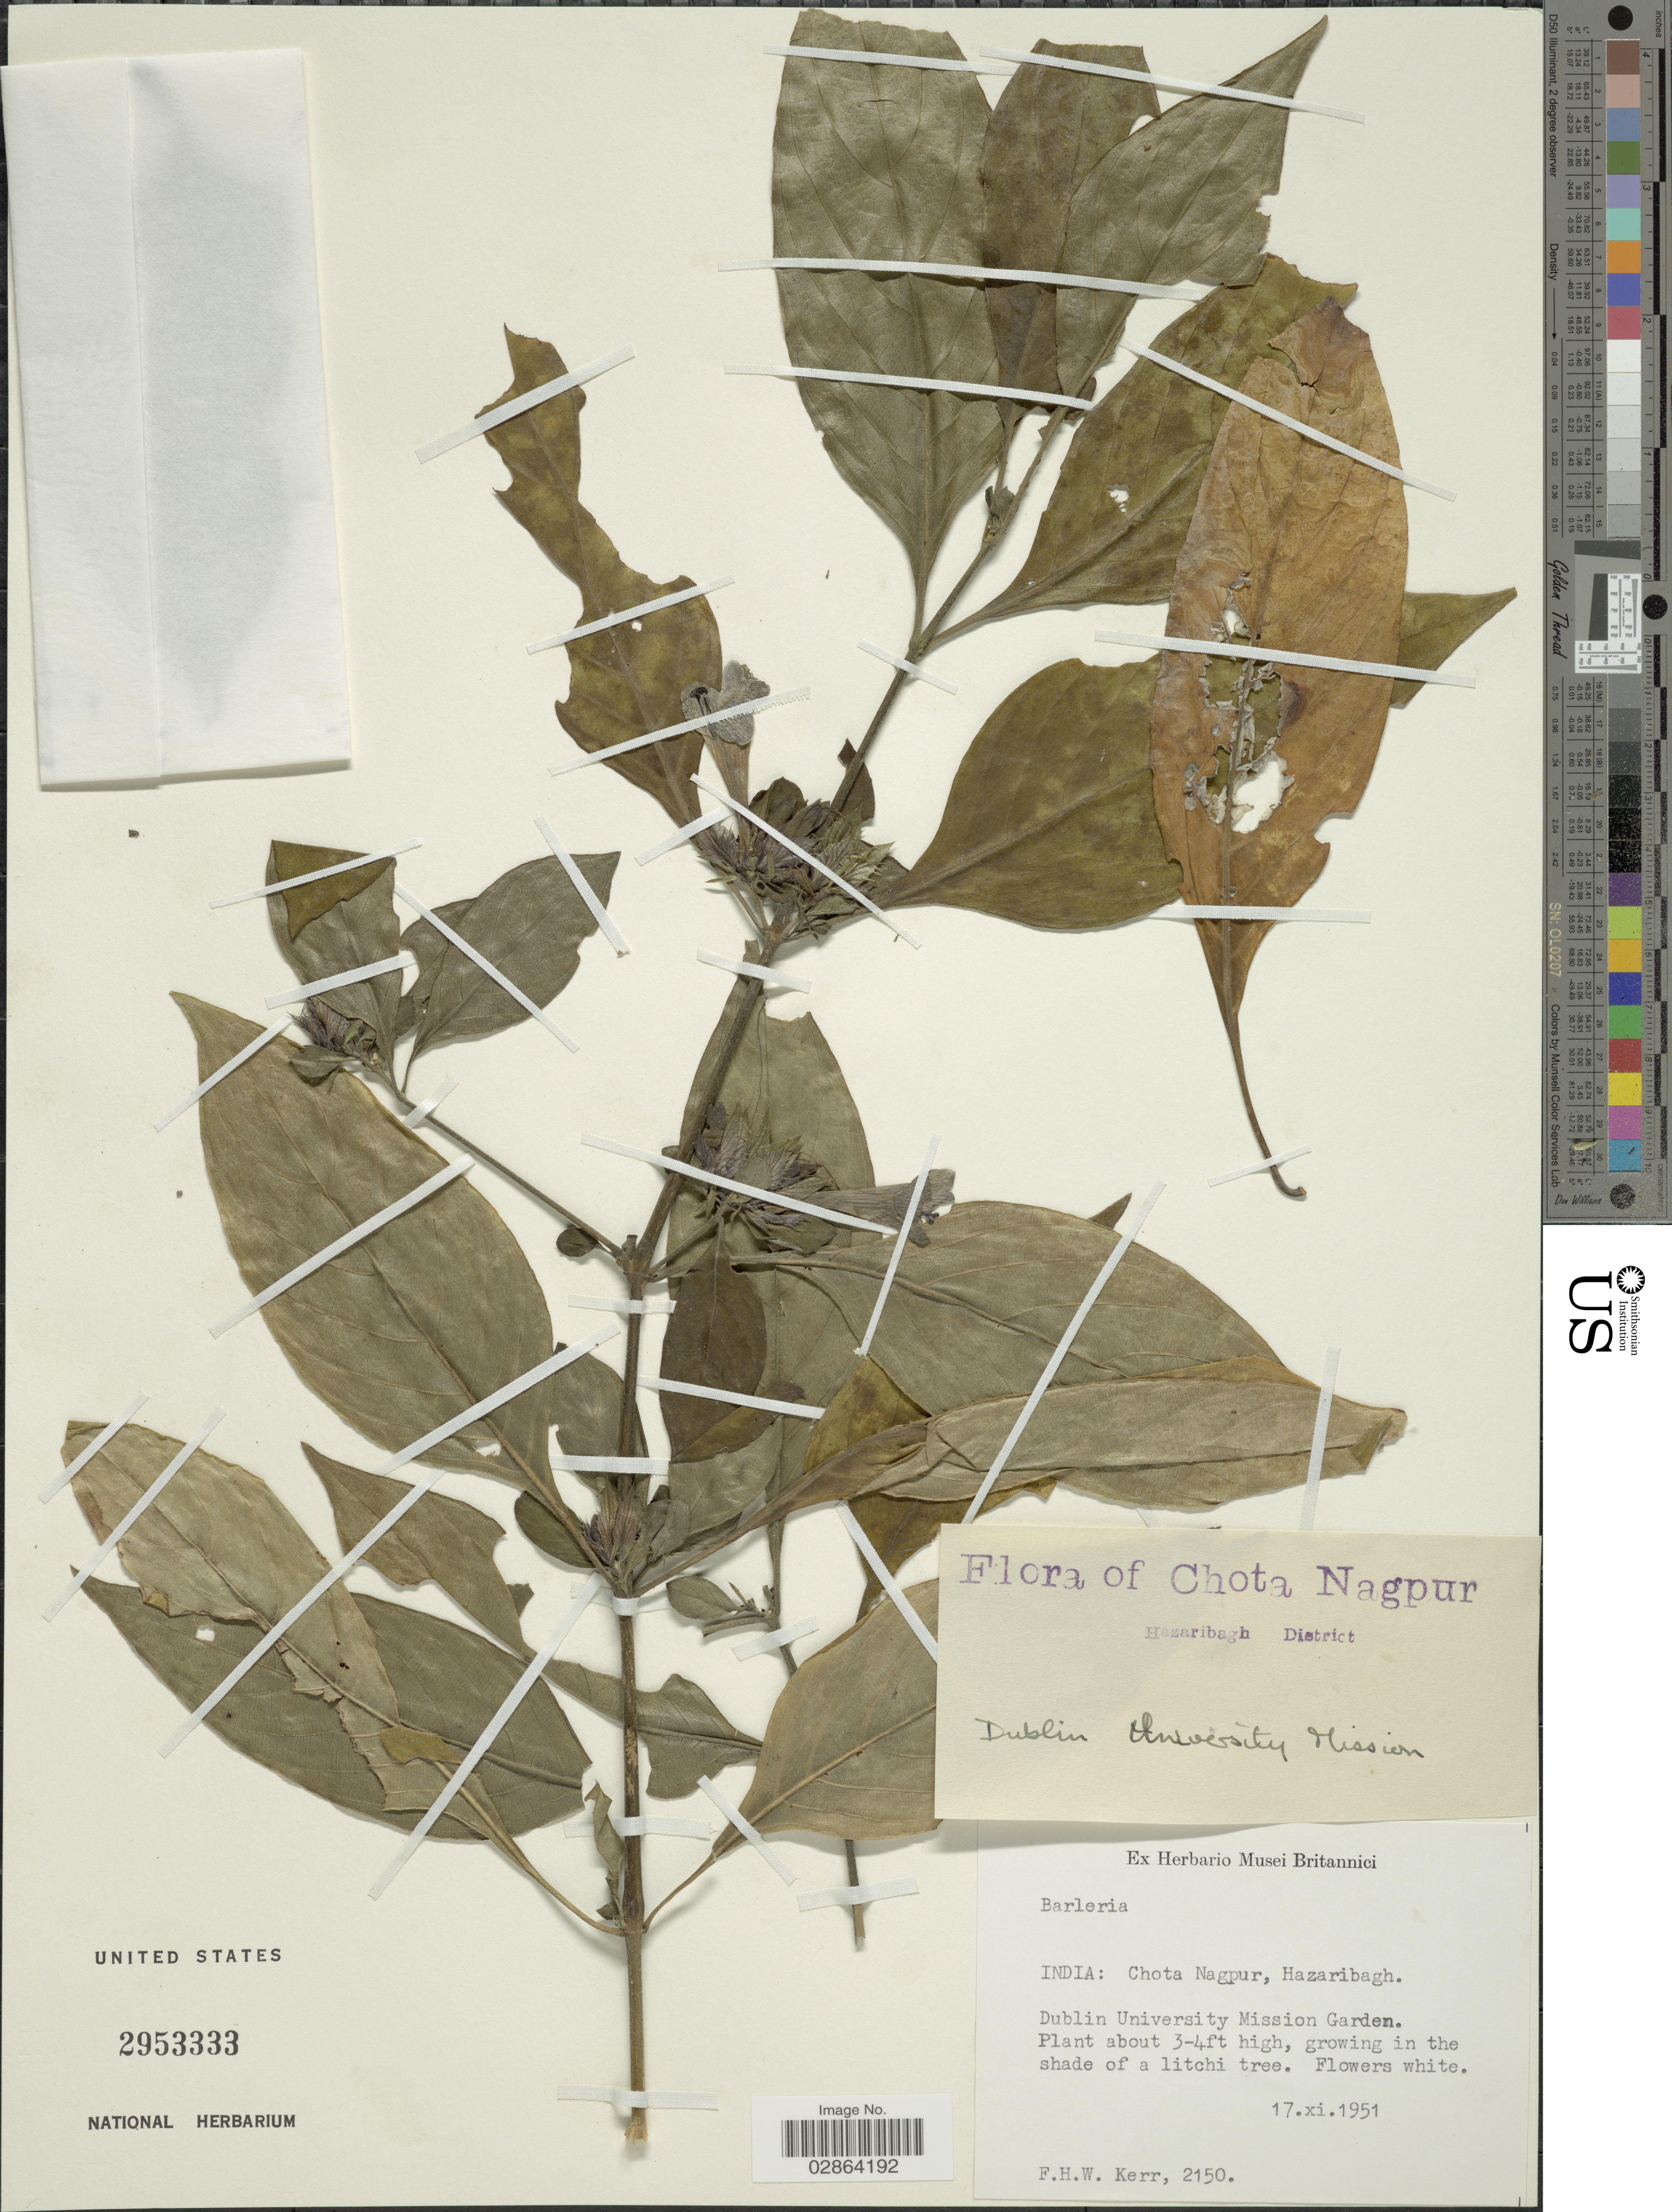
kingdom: Plantae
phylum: Tracheophyta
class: Magnoliopsida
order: Lamiales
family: Acanthaceae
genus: Barleria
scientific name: Barleria sp.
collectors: F. H. W. Kerr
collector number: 2150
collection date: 1951-11-17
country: India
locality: Chota Nagpur, Hazaribagh District, Dublin University Mission Garden.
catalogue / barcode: US 2953333